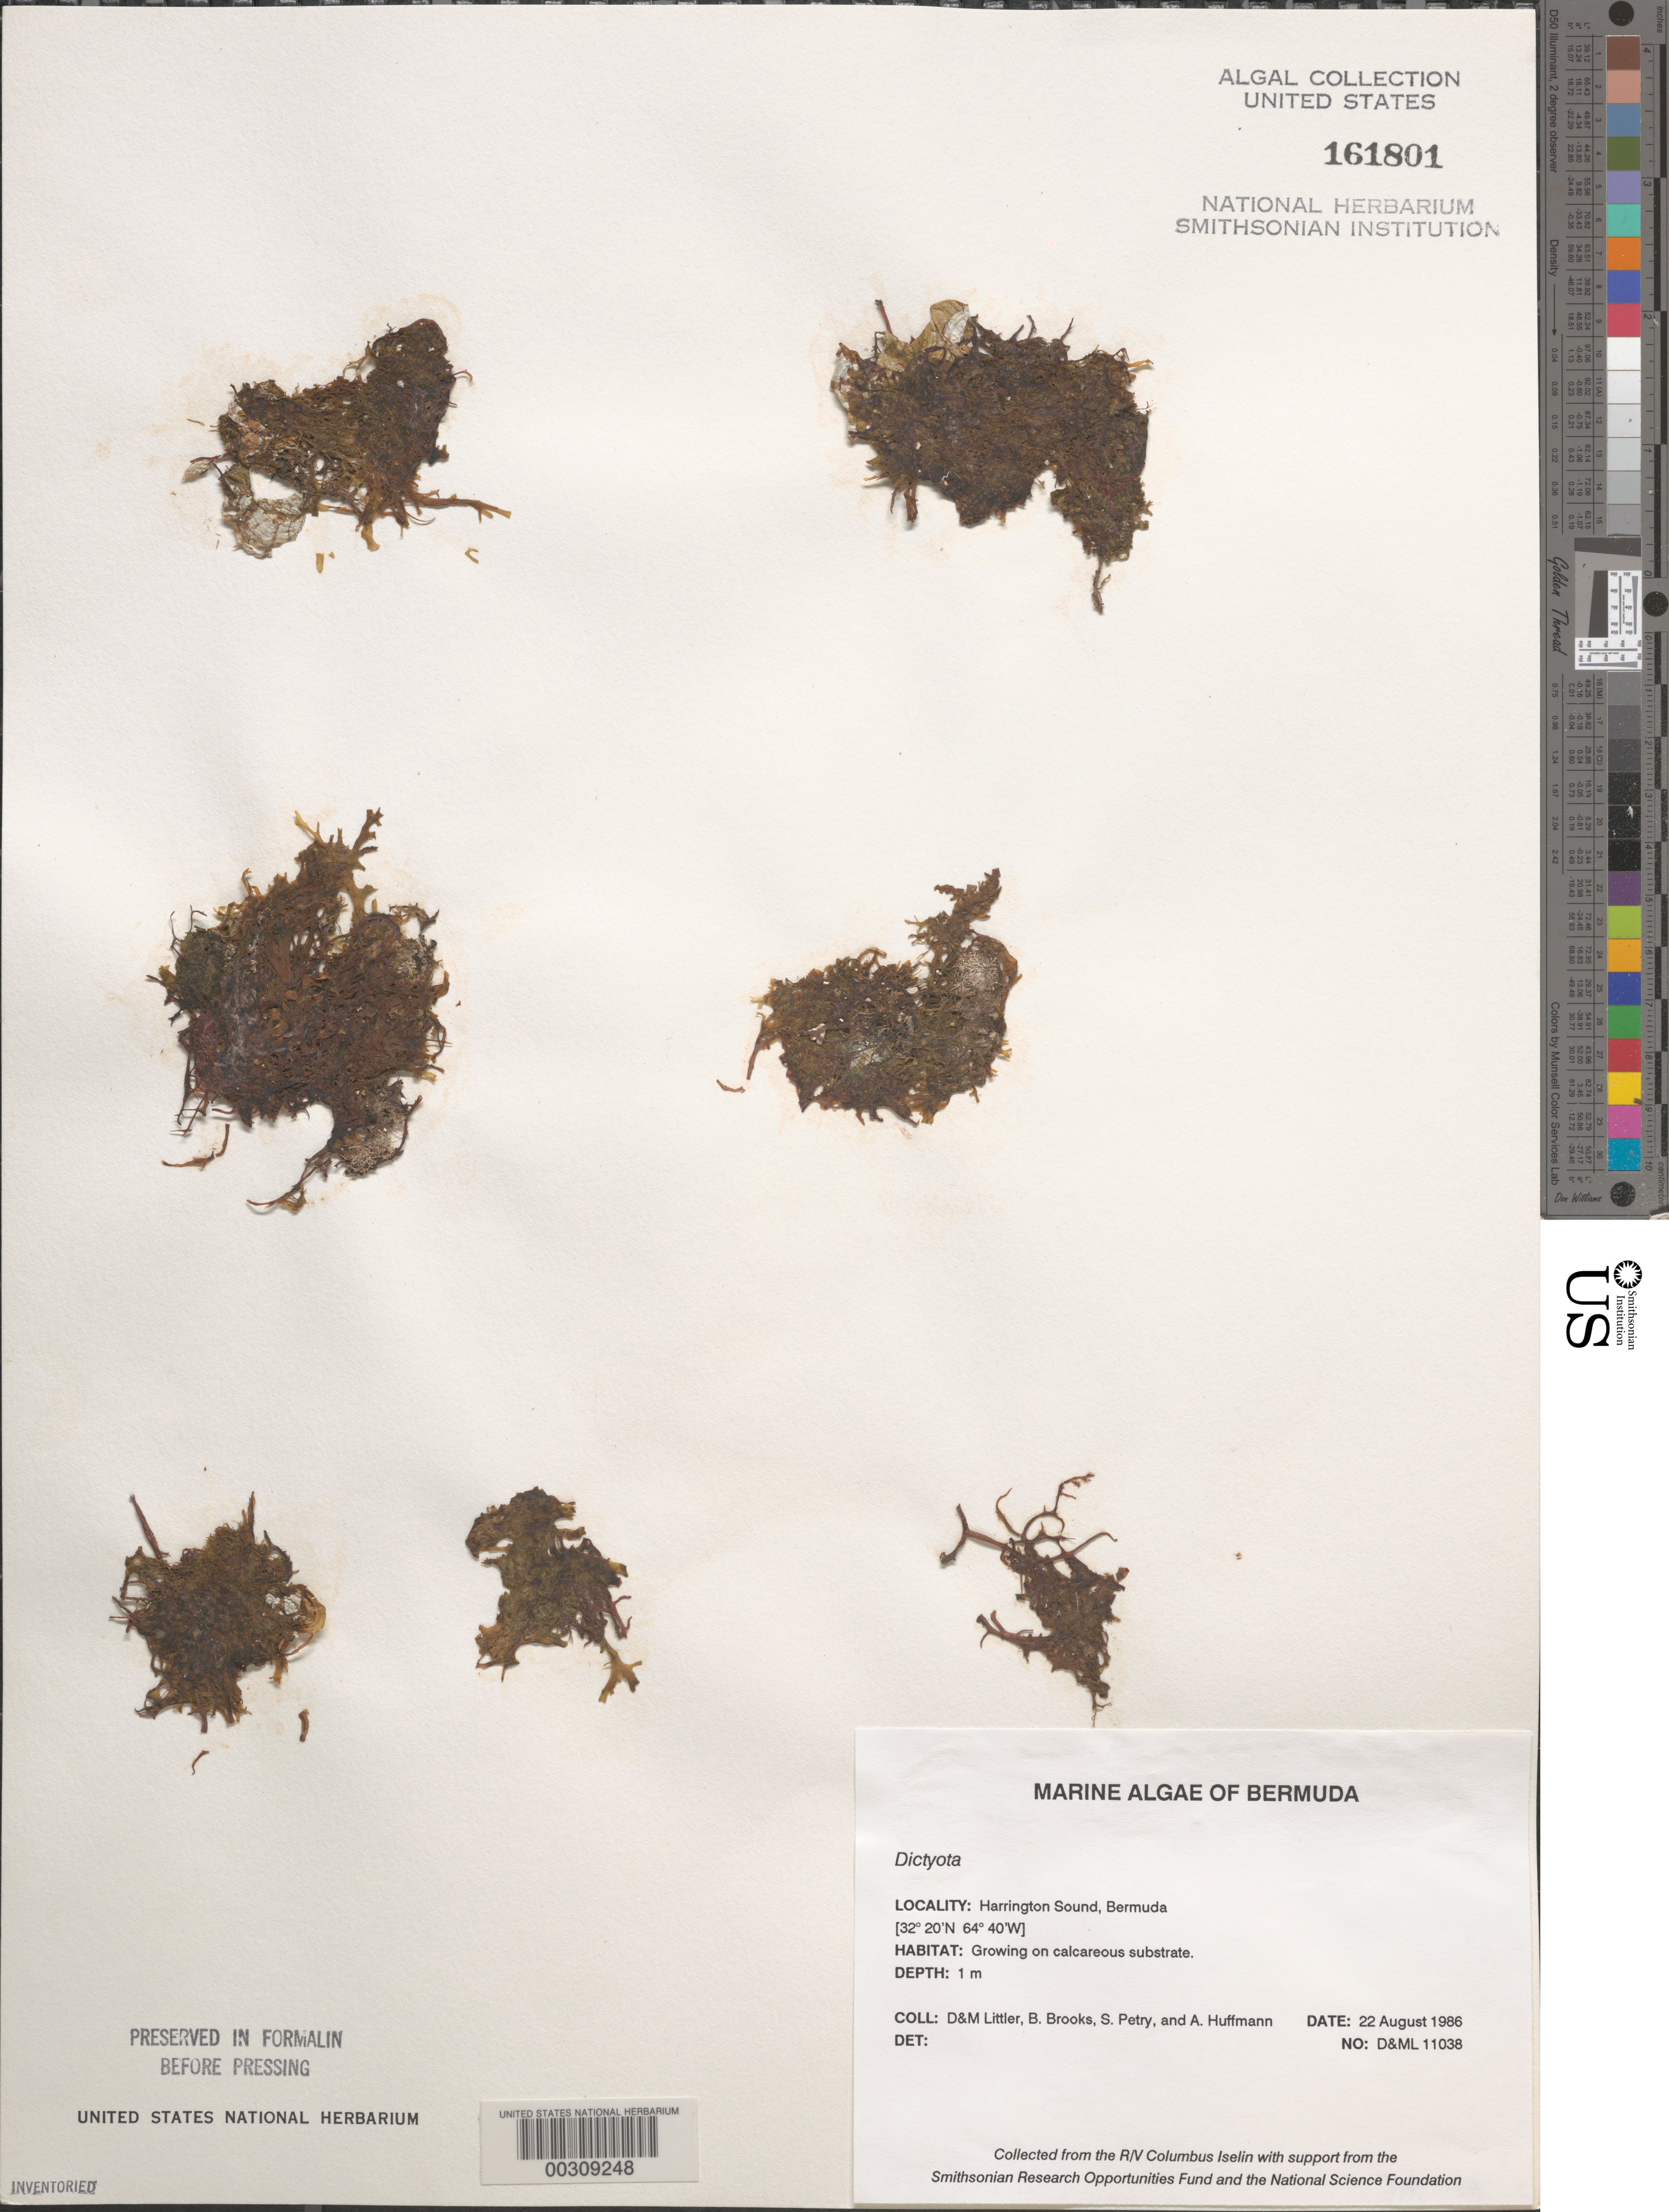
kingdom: Chromista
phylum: Ochrophyta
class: Phaeophyceae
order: Dictyotales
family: Dictyotaceae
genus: Dictyota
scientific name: Dictyota sp.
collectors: D. S. Littler, M. M. Littler & B. Brooks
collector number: D&ML 11138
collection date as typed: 21 Aug 1986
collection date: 1986-08-21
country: Bermuda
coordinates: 32 20' N, 64 33' W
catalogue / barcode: US 161801